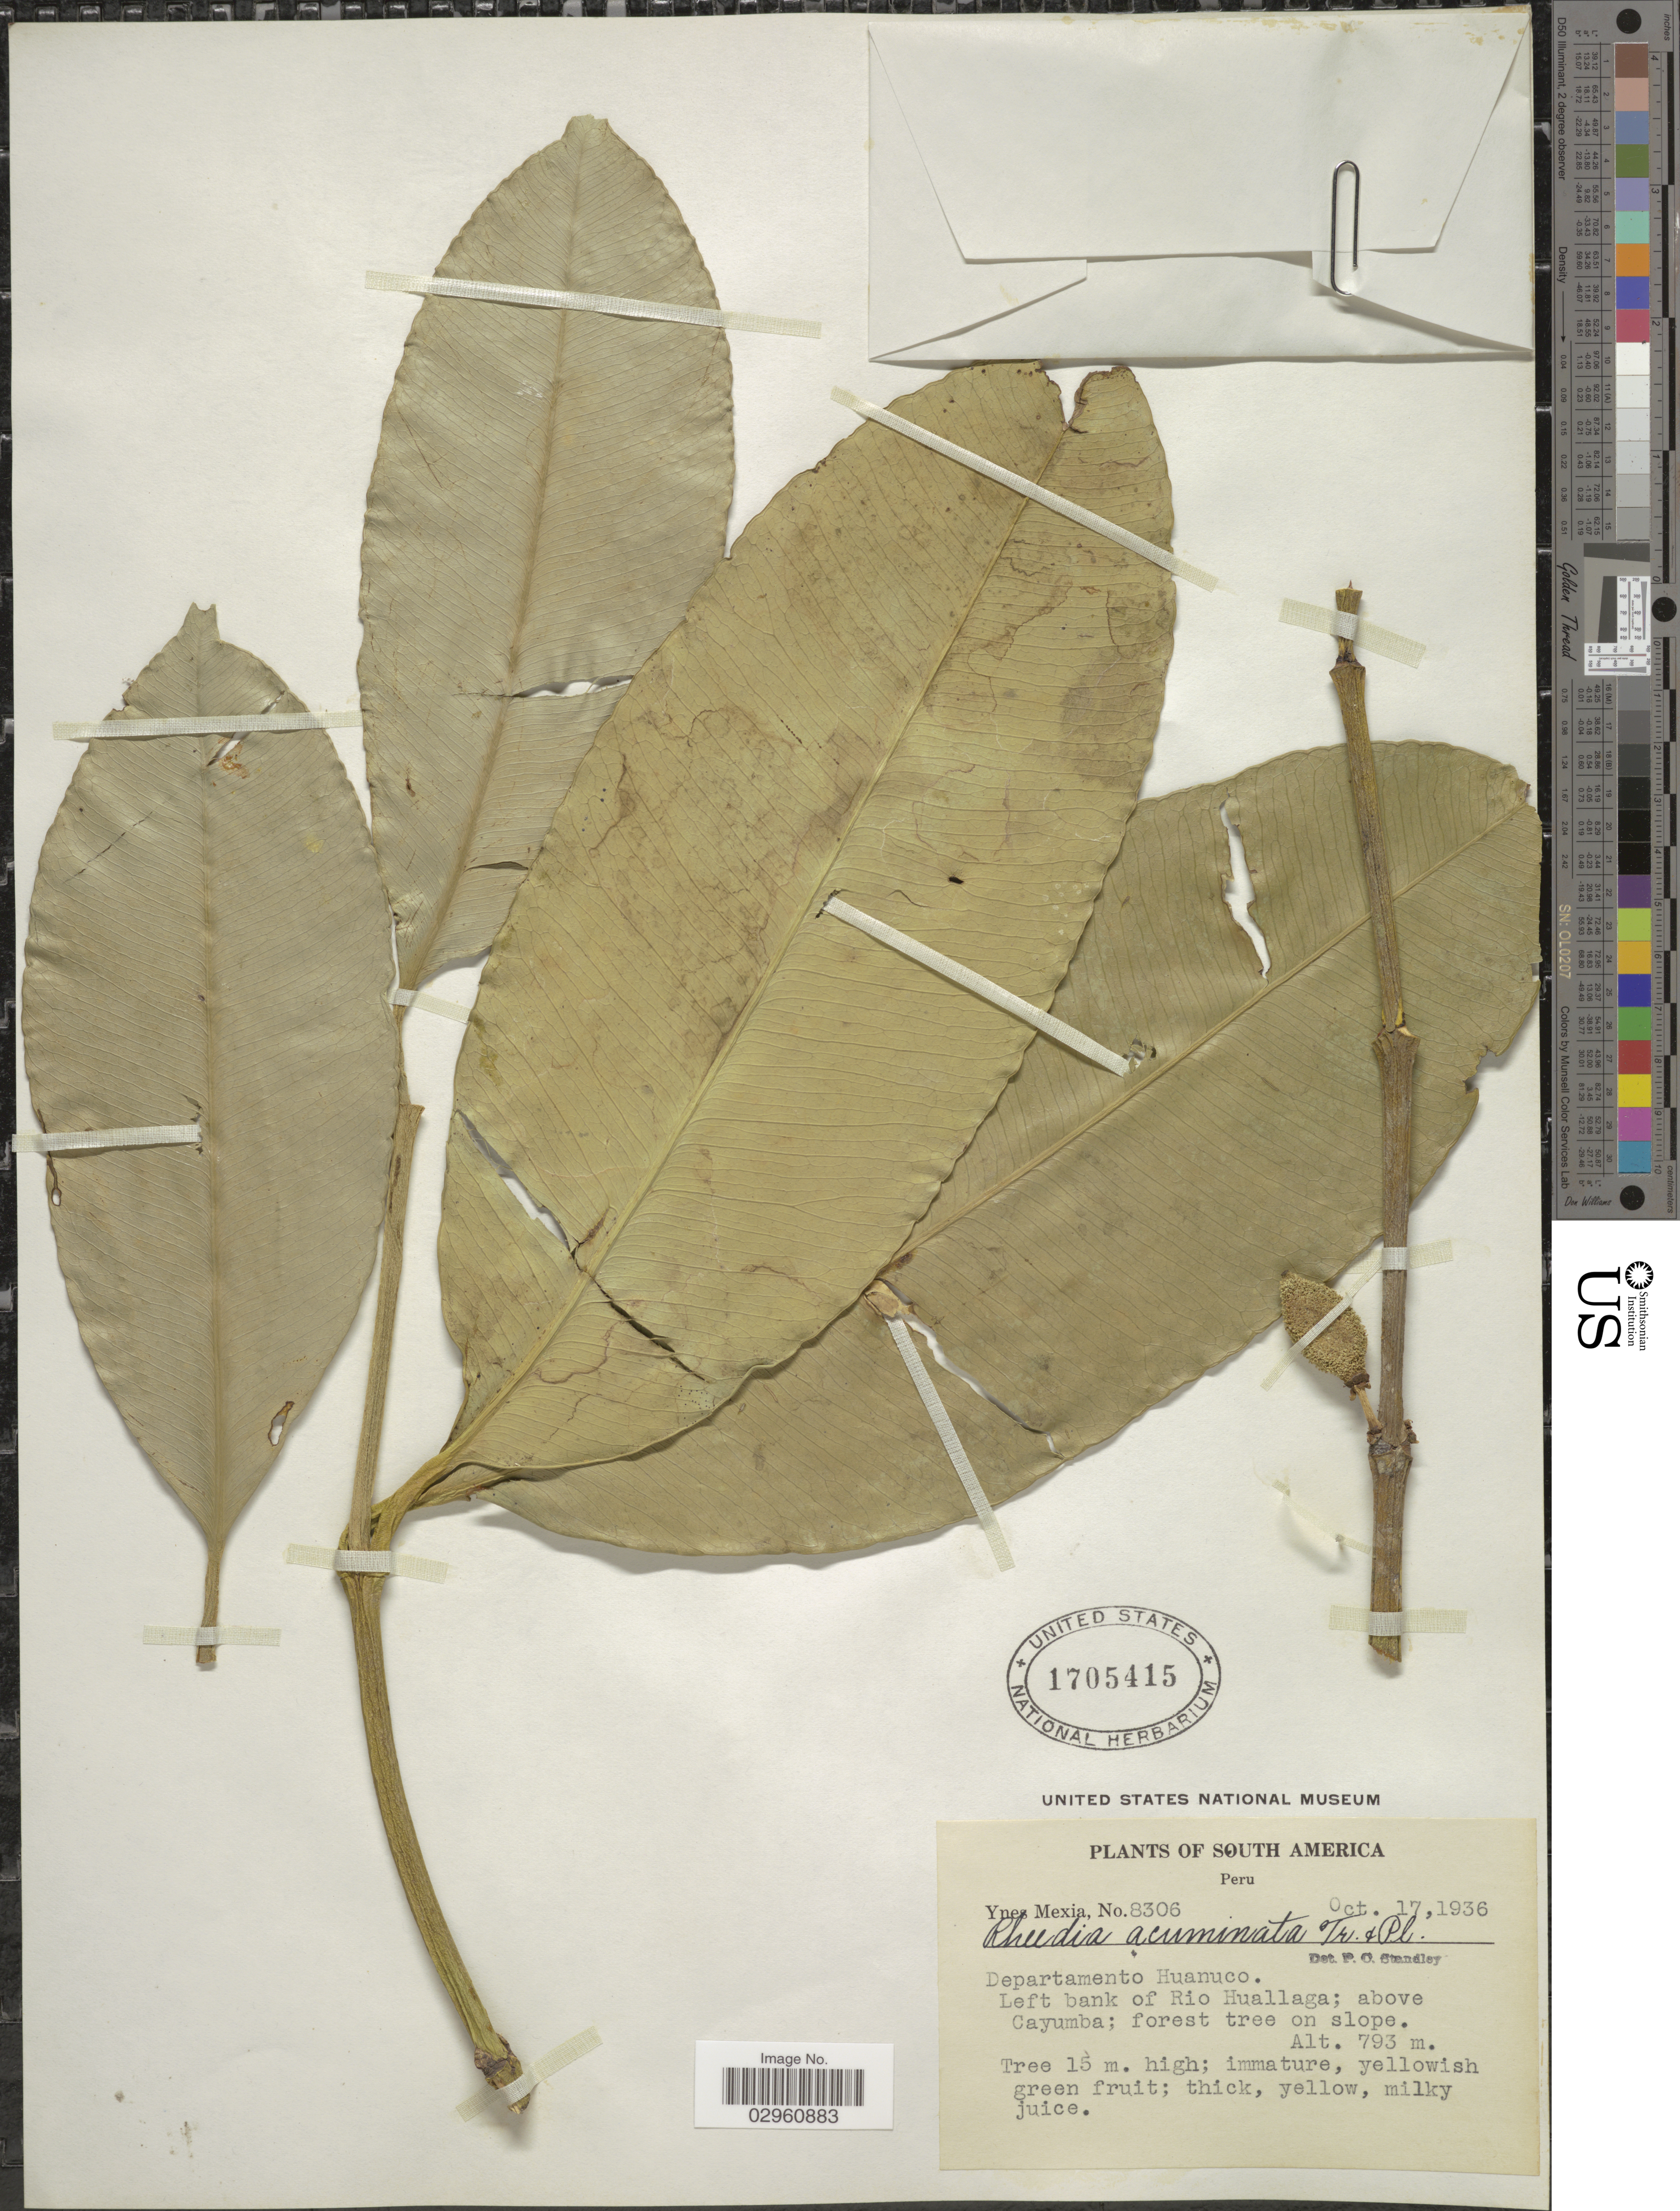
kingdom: Plantae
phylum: Tracheophyta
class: Magnoliopsida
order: Malpighiales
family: Clusiaceae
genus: Garcinia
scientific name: Garcinia madruno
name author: (Kunth) Hammel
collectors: Y. Mexia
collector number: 8306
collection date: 1936-10-17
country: Peru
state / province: Huánuco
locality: Departamento Huanuco. Left bank of Rio Huallaga; above Cayumba.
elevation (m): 793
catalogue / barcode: US 1705415